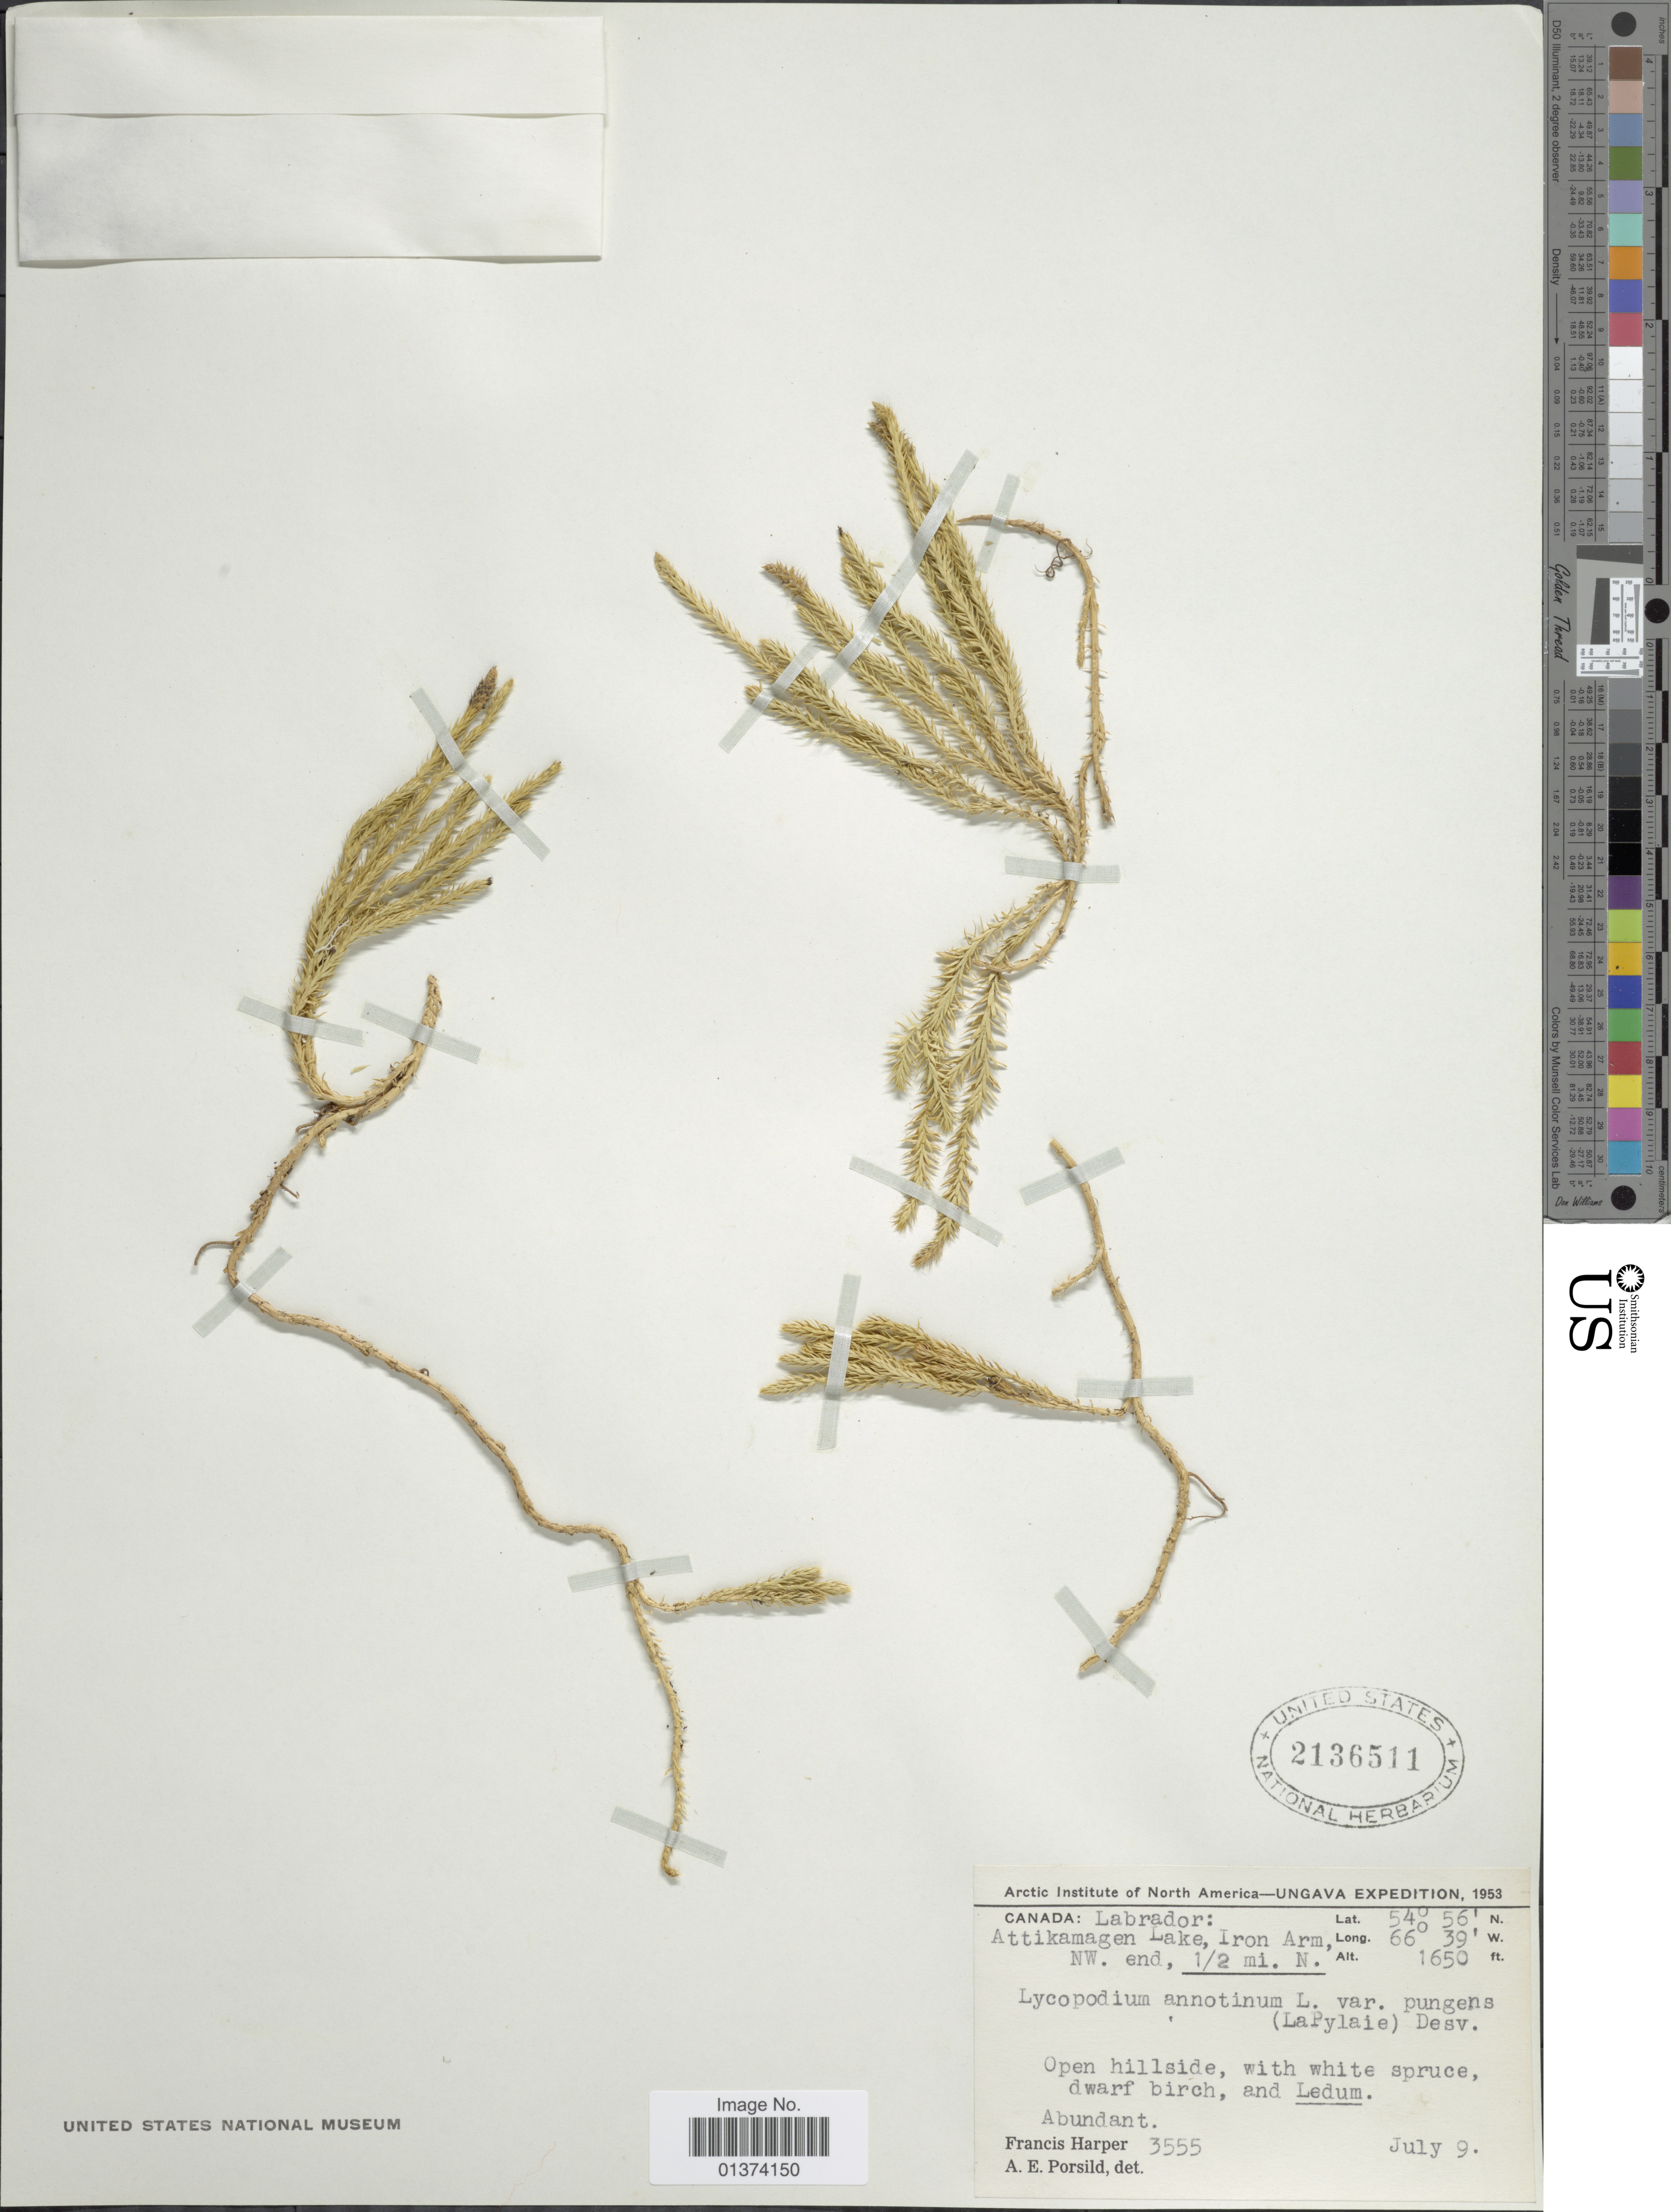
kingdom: Plantae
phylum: Tracheophyta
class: Lycopodiopsida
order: Lycopodiales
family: Lycopodiaceae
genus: Spinulum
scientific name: Spinulum annotinum subsp. annotinum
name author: (L.) A. Haines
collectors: F. Harper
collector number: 3555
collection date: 1953-07-09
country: Canada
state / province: Newfoundland and Labrador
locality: Labrador: Attikamagen Lake, Iron Arm, NW. end, ½ mi N.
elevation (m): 503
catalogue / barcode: US 2136511